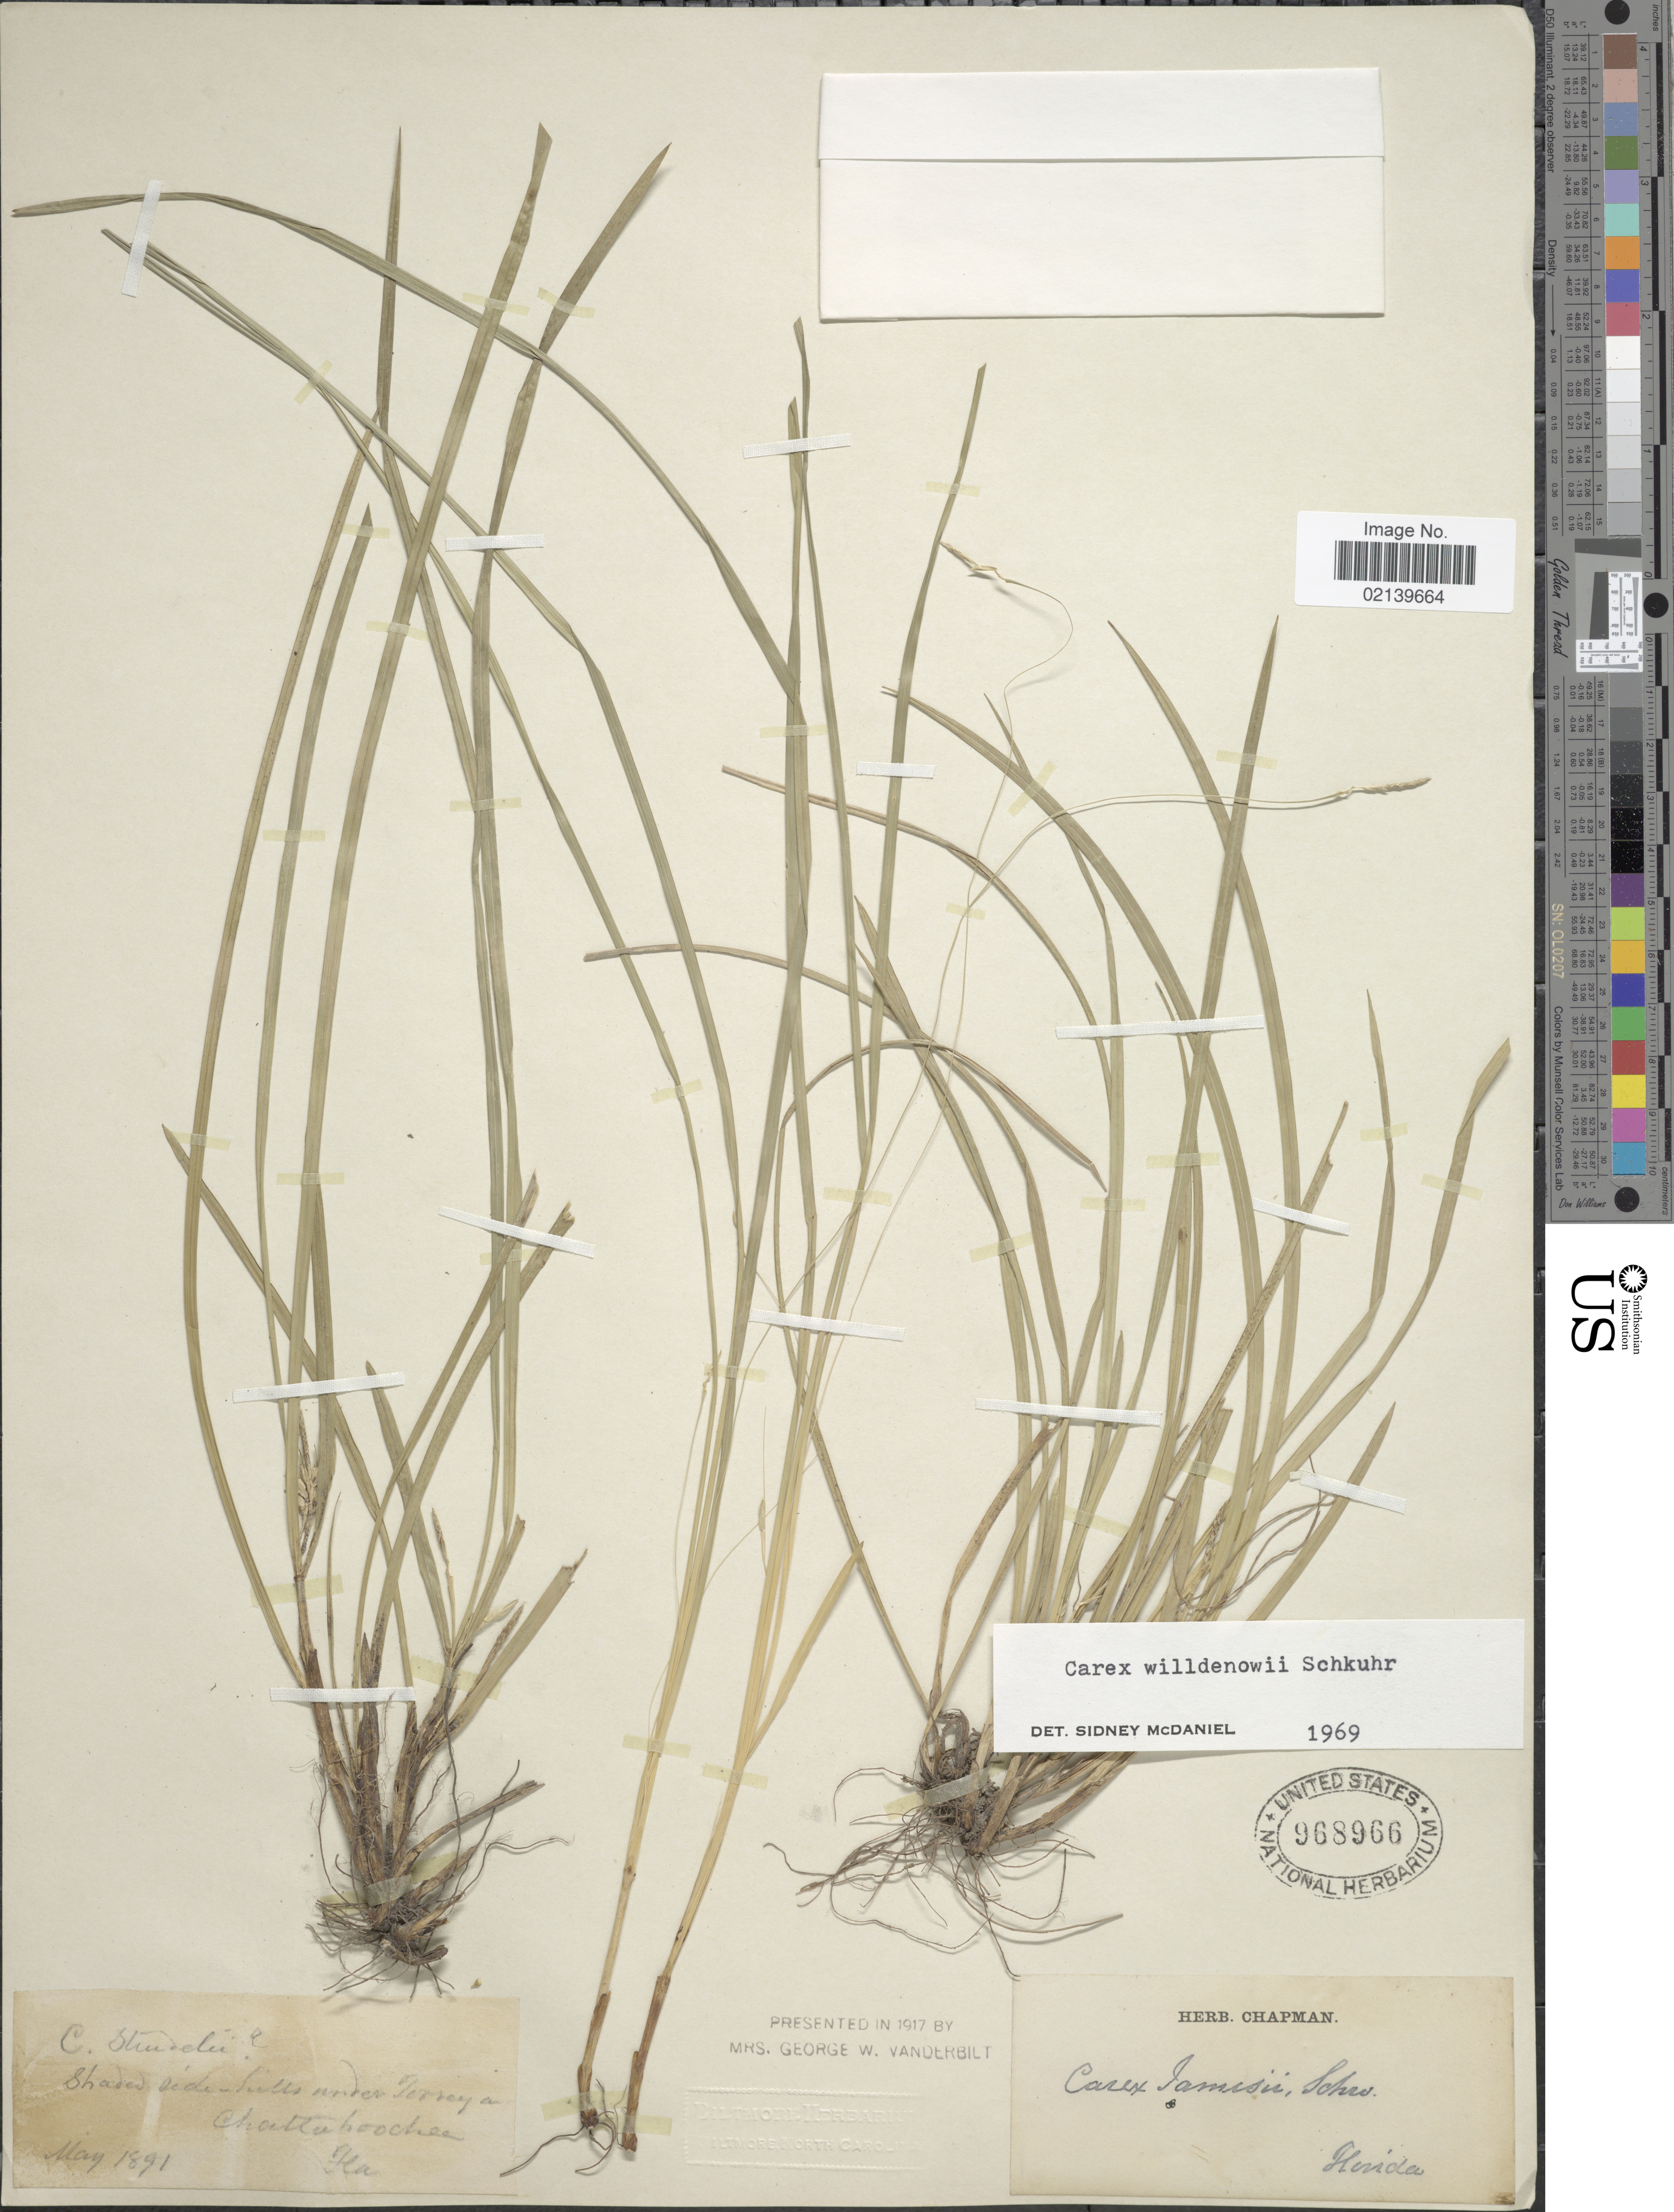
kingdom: Plantae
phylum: Tracheophyta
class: Liliopsida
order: Poales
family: Cyperaceae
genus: Carex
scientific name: Carex willdenowii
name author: Willd.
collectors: ex herb. Chapman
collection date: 1891-05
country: United States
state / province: Florida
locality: Chattahoochee.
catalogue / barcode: US 968966